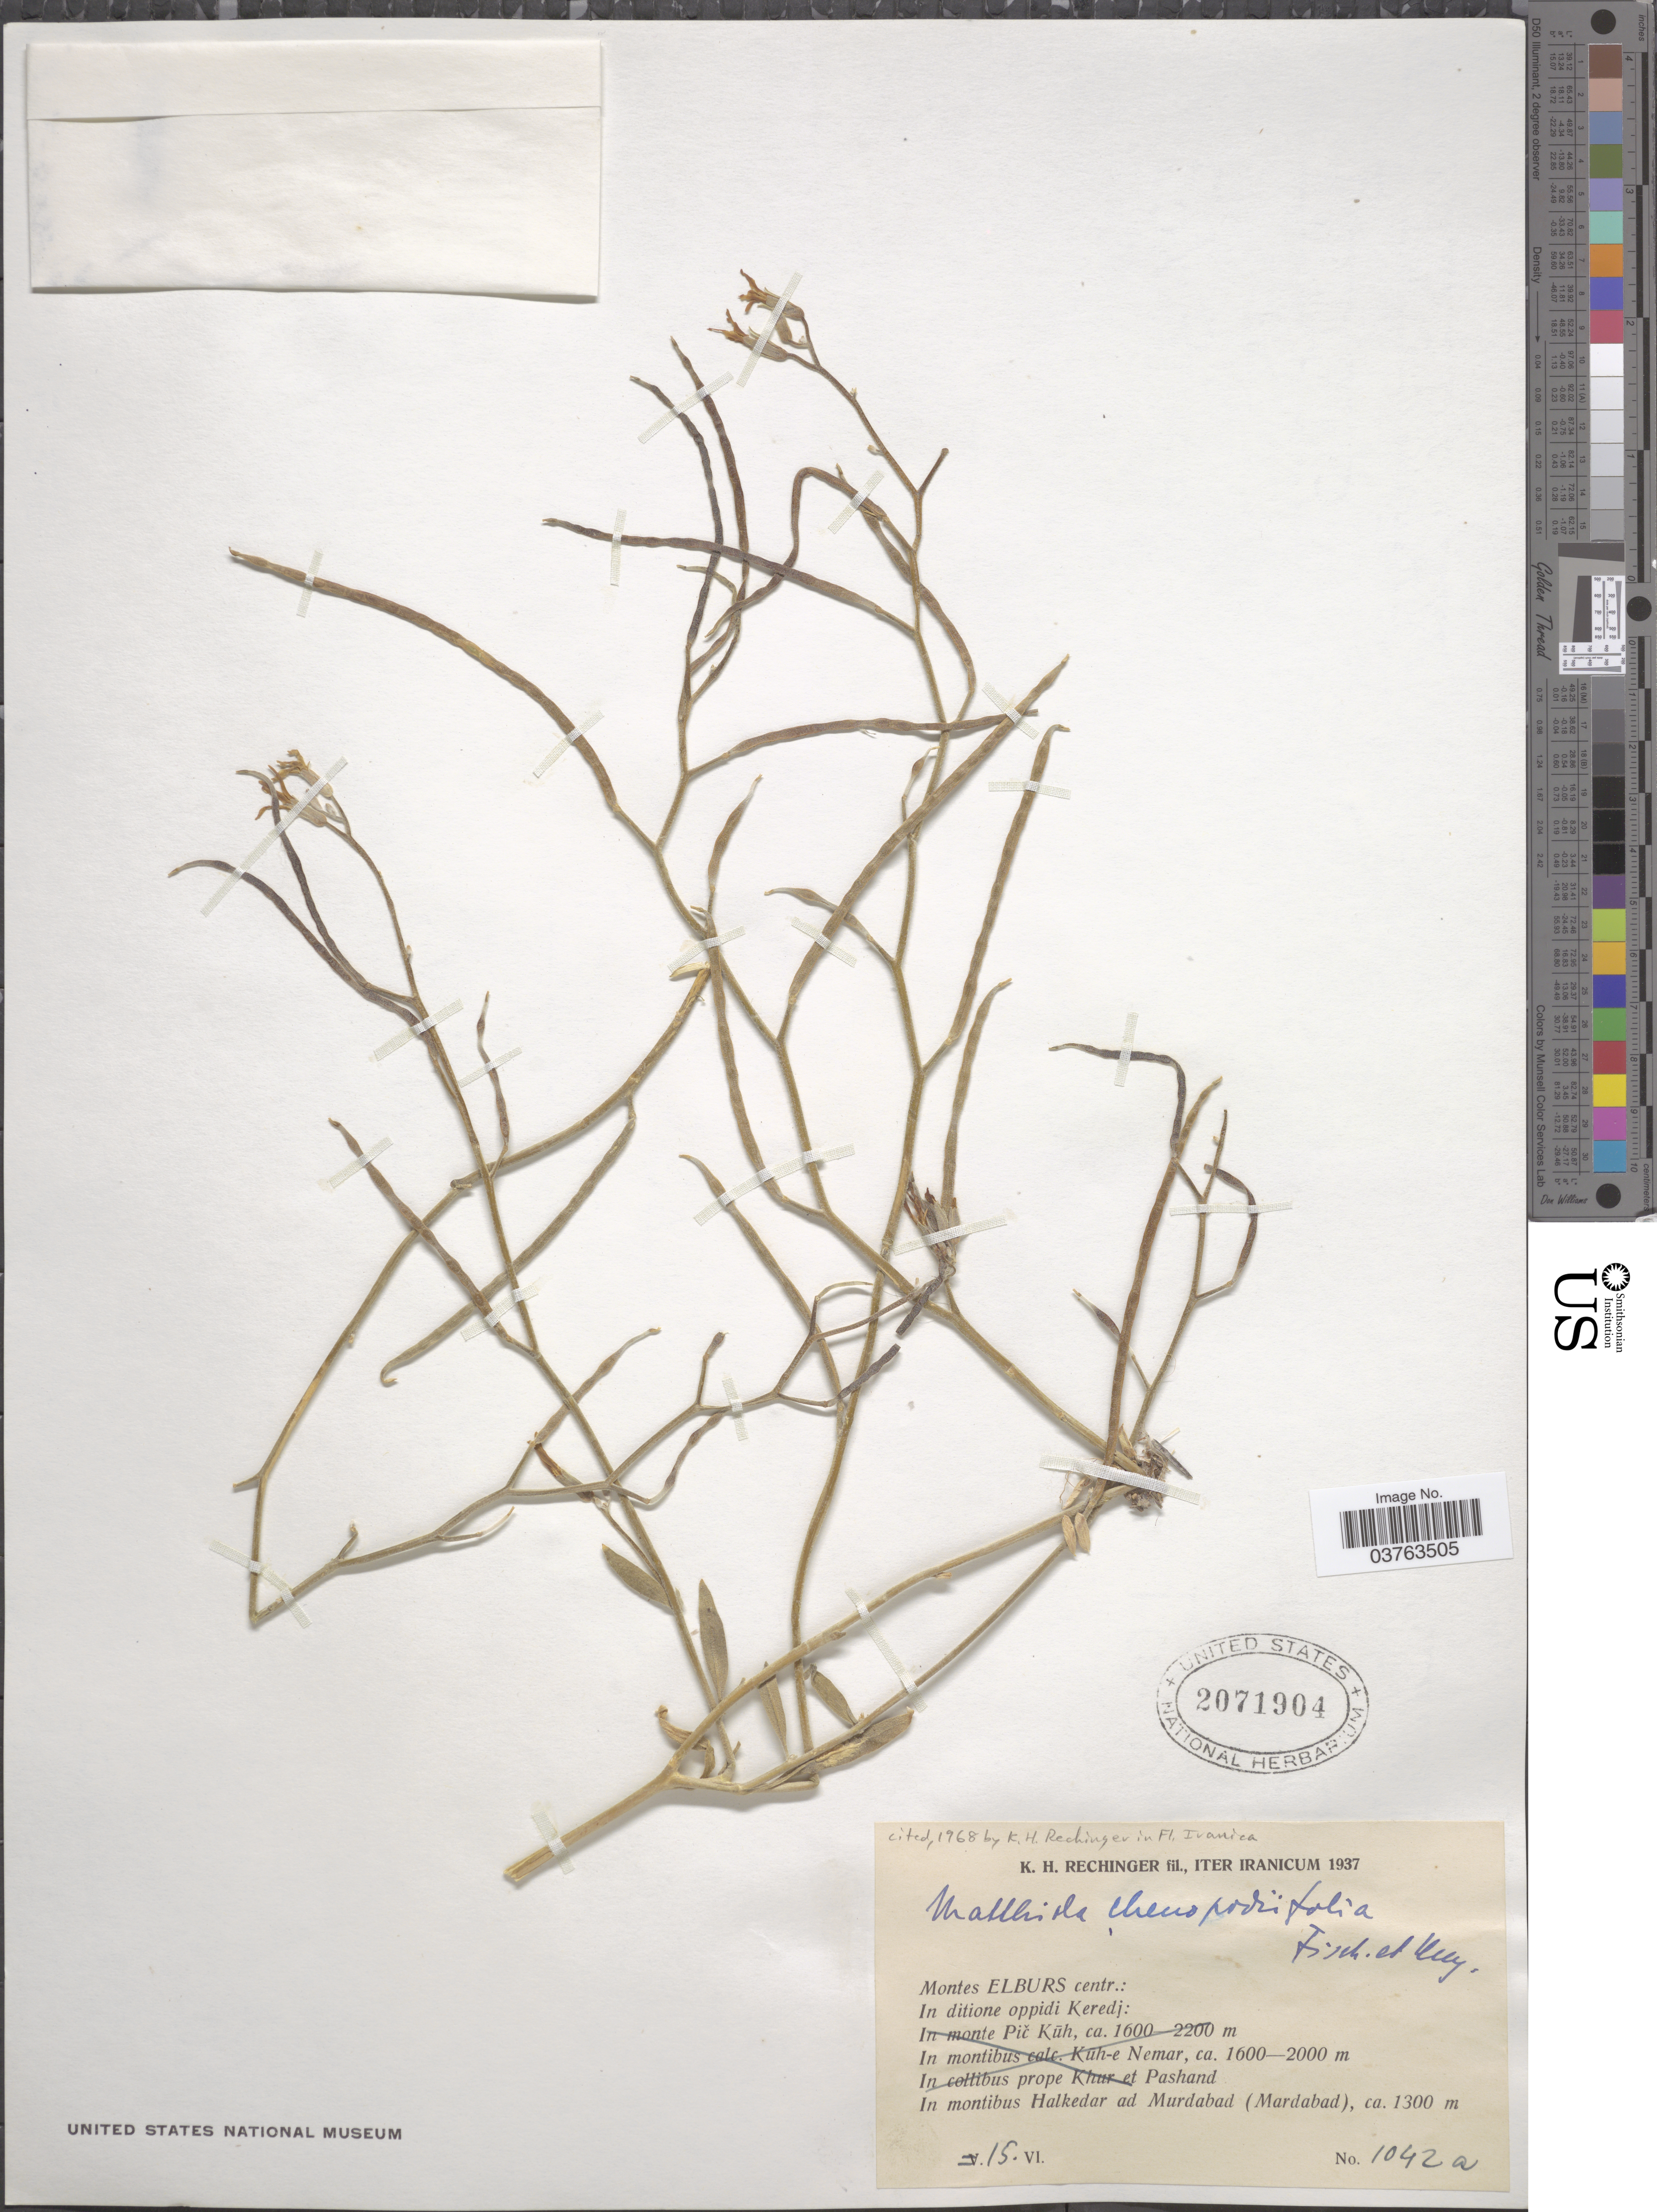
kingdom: Plantae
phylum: Tracheophyta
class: Magnoliopsida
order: Brassicales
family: Brassicaceae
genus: Matthiola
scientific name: Matthiola chenopodiifolia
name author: Fisch. & C.A. Mey.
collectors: K. H. Rechinger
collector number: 1042a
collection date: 1937-06-15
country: Iran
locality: Iter Iranicum. Montes Elburs centr.: In ditione oppidi Keredj: In montibus Halkedar ad Murdabad (Mardabad).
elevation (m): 1300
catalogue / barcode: US 2071904